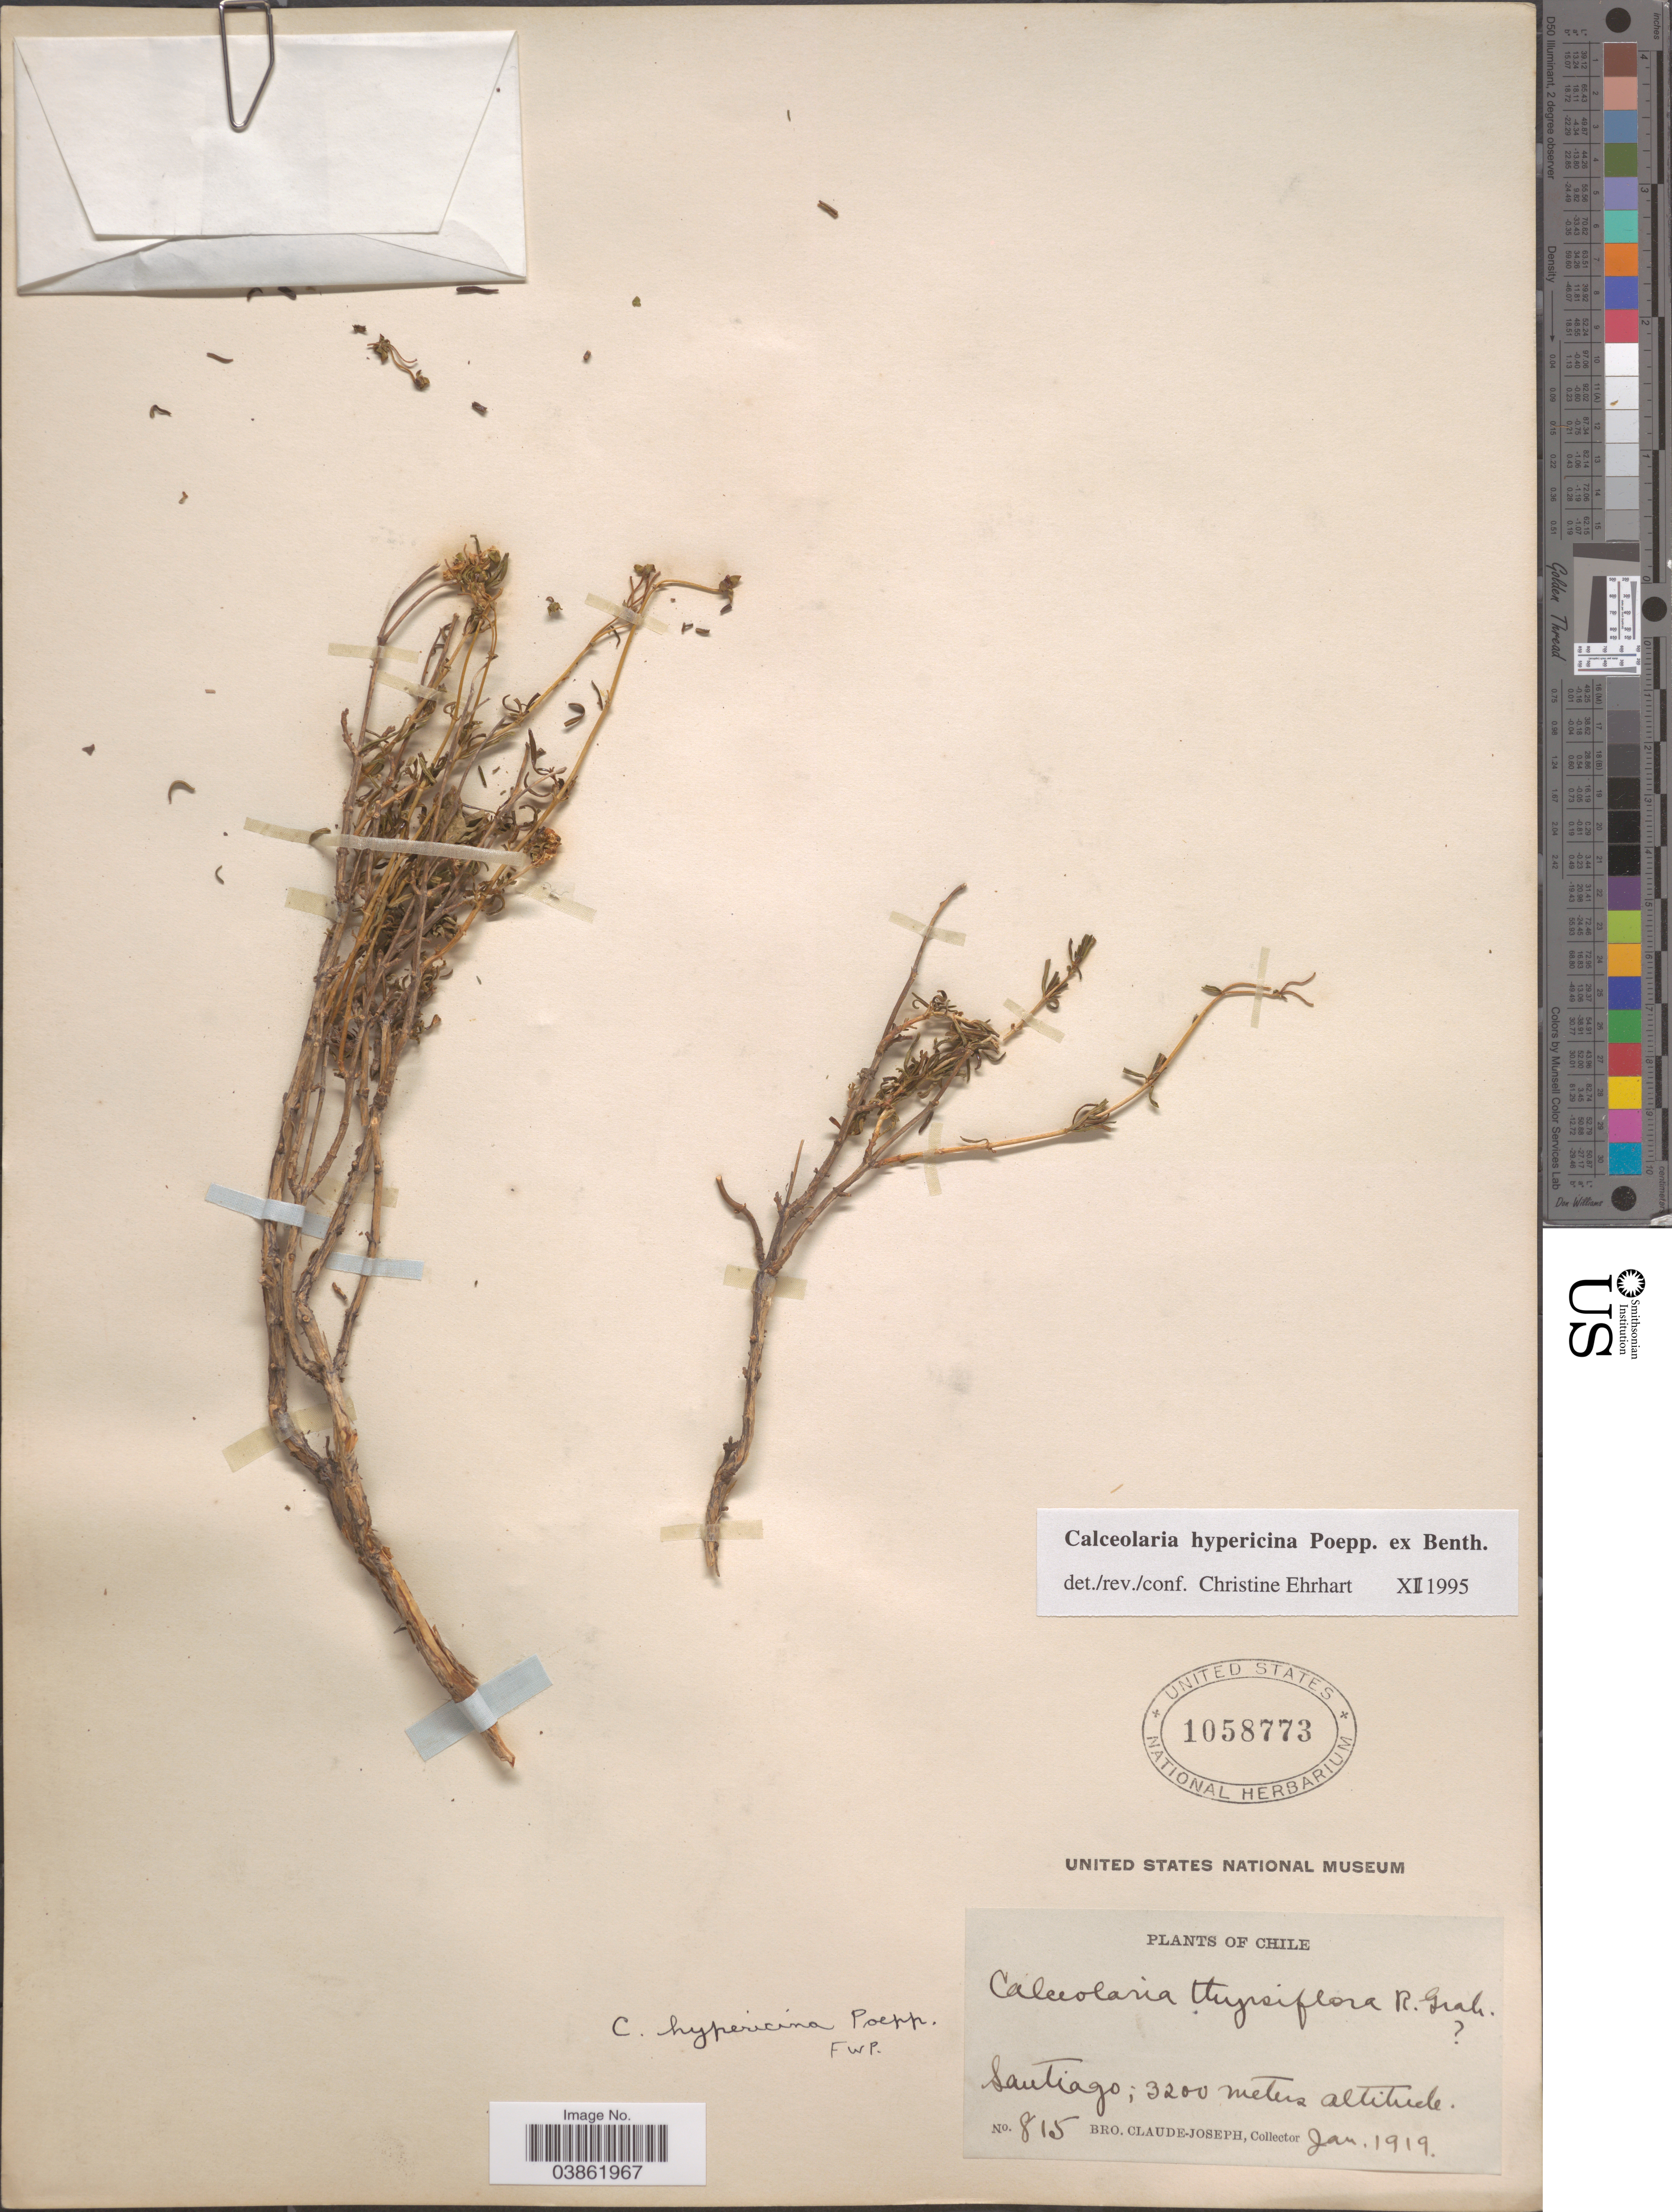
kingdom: Plantae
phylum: Tracheophyta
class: Magnoliopsida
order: Lamiales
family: Calceolariaceae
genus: Calceolaria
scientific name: Calceolaria hypericina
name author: Poepp. ex Benth.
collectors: Bro. Claude-Joseph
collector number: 815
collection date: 1919-01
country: Chile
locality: Santiago.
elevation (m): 3200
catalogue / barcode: US 1058773